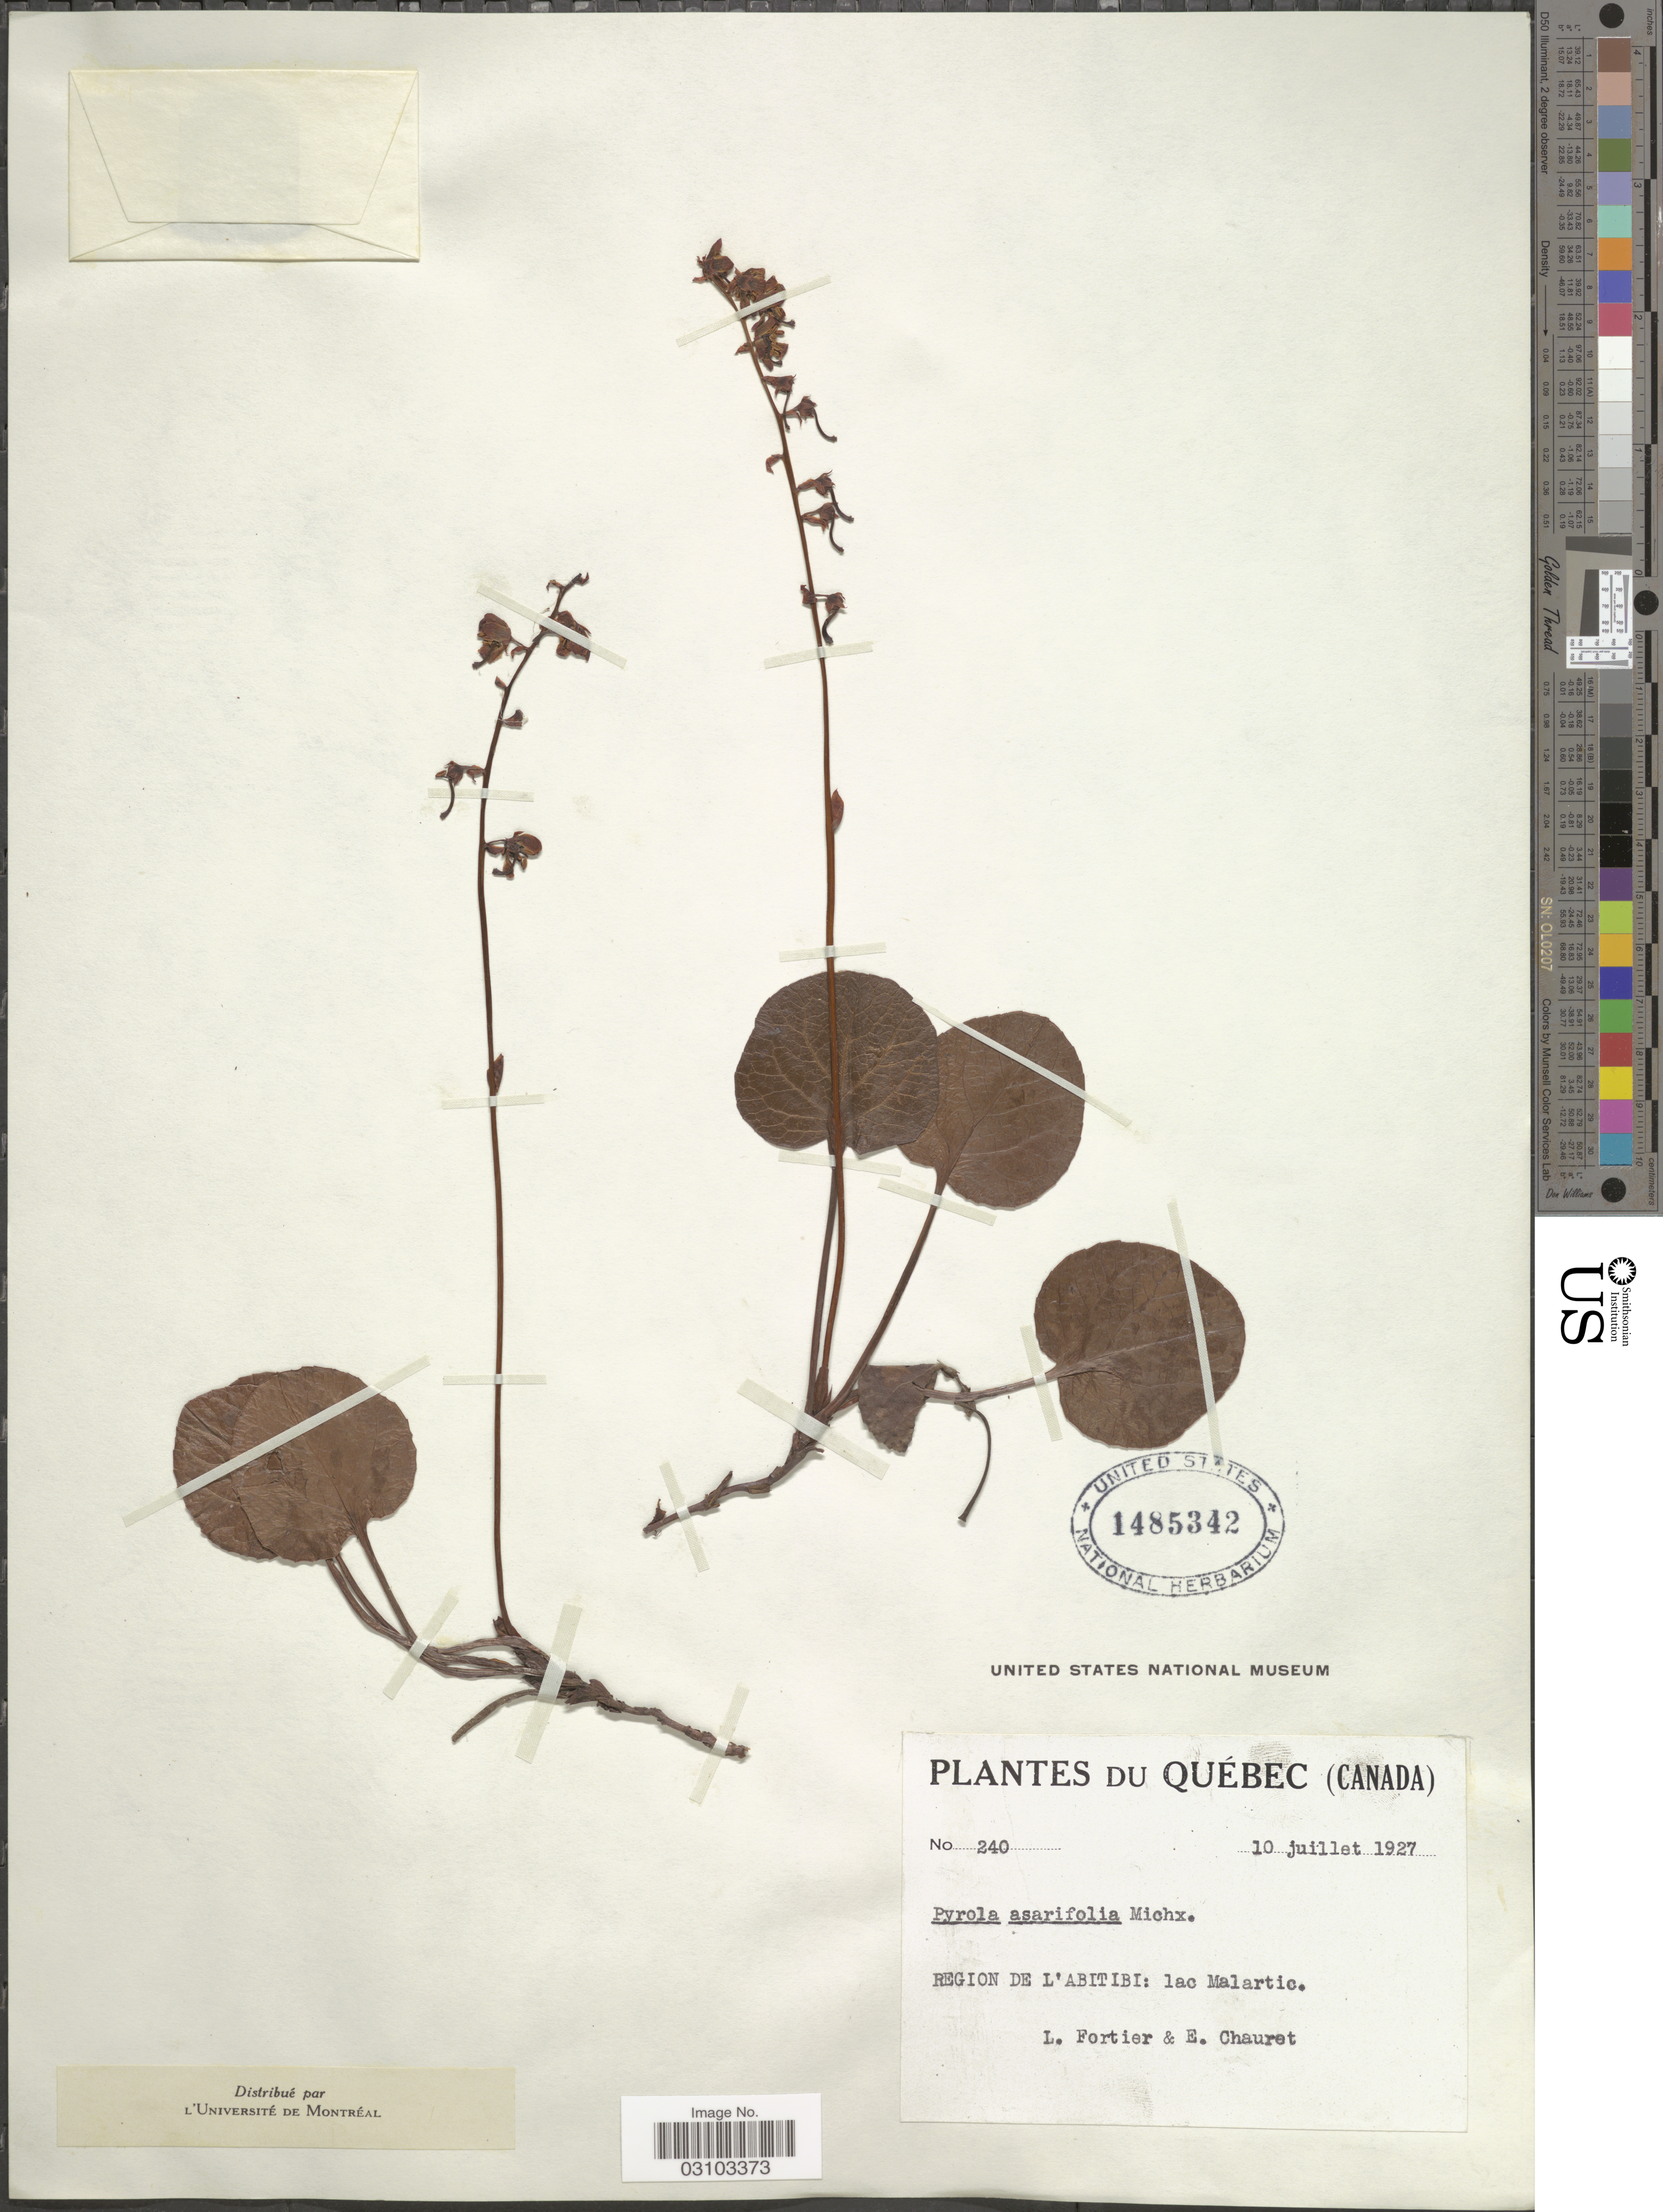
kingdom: Plantae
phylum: Tracheophyta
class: Magnoliopsida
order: Ericales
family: Ericaceae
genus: Pyrola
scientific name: Pyrola asarifolia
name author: Michx.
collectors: L. Fortier & E. Chauret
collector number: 240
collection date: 1927-07-10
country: Canada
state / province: Quebec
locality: Region de L'Abitibi: lac Malartic.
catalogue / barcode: US 1485342